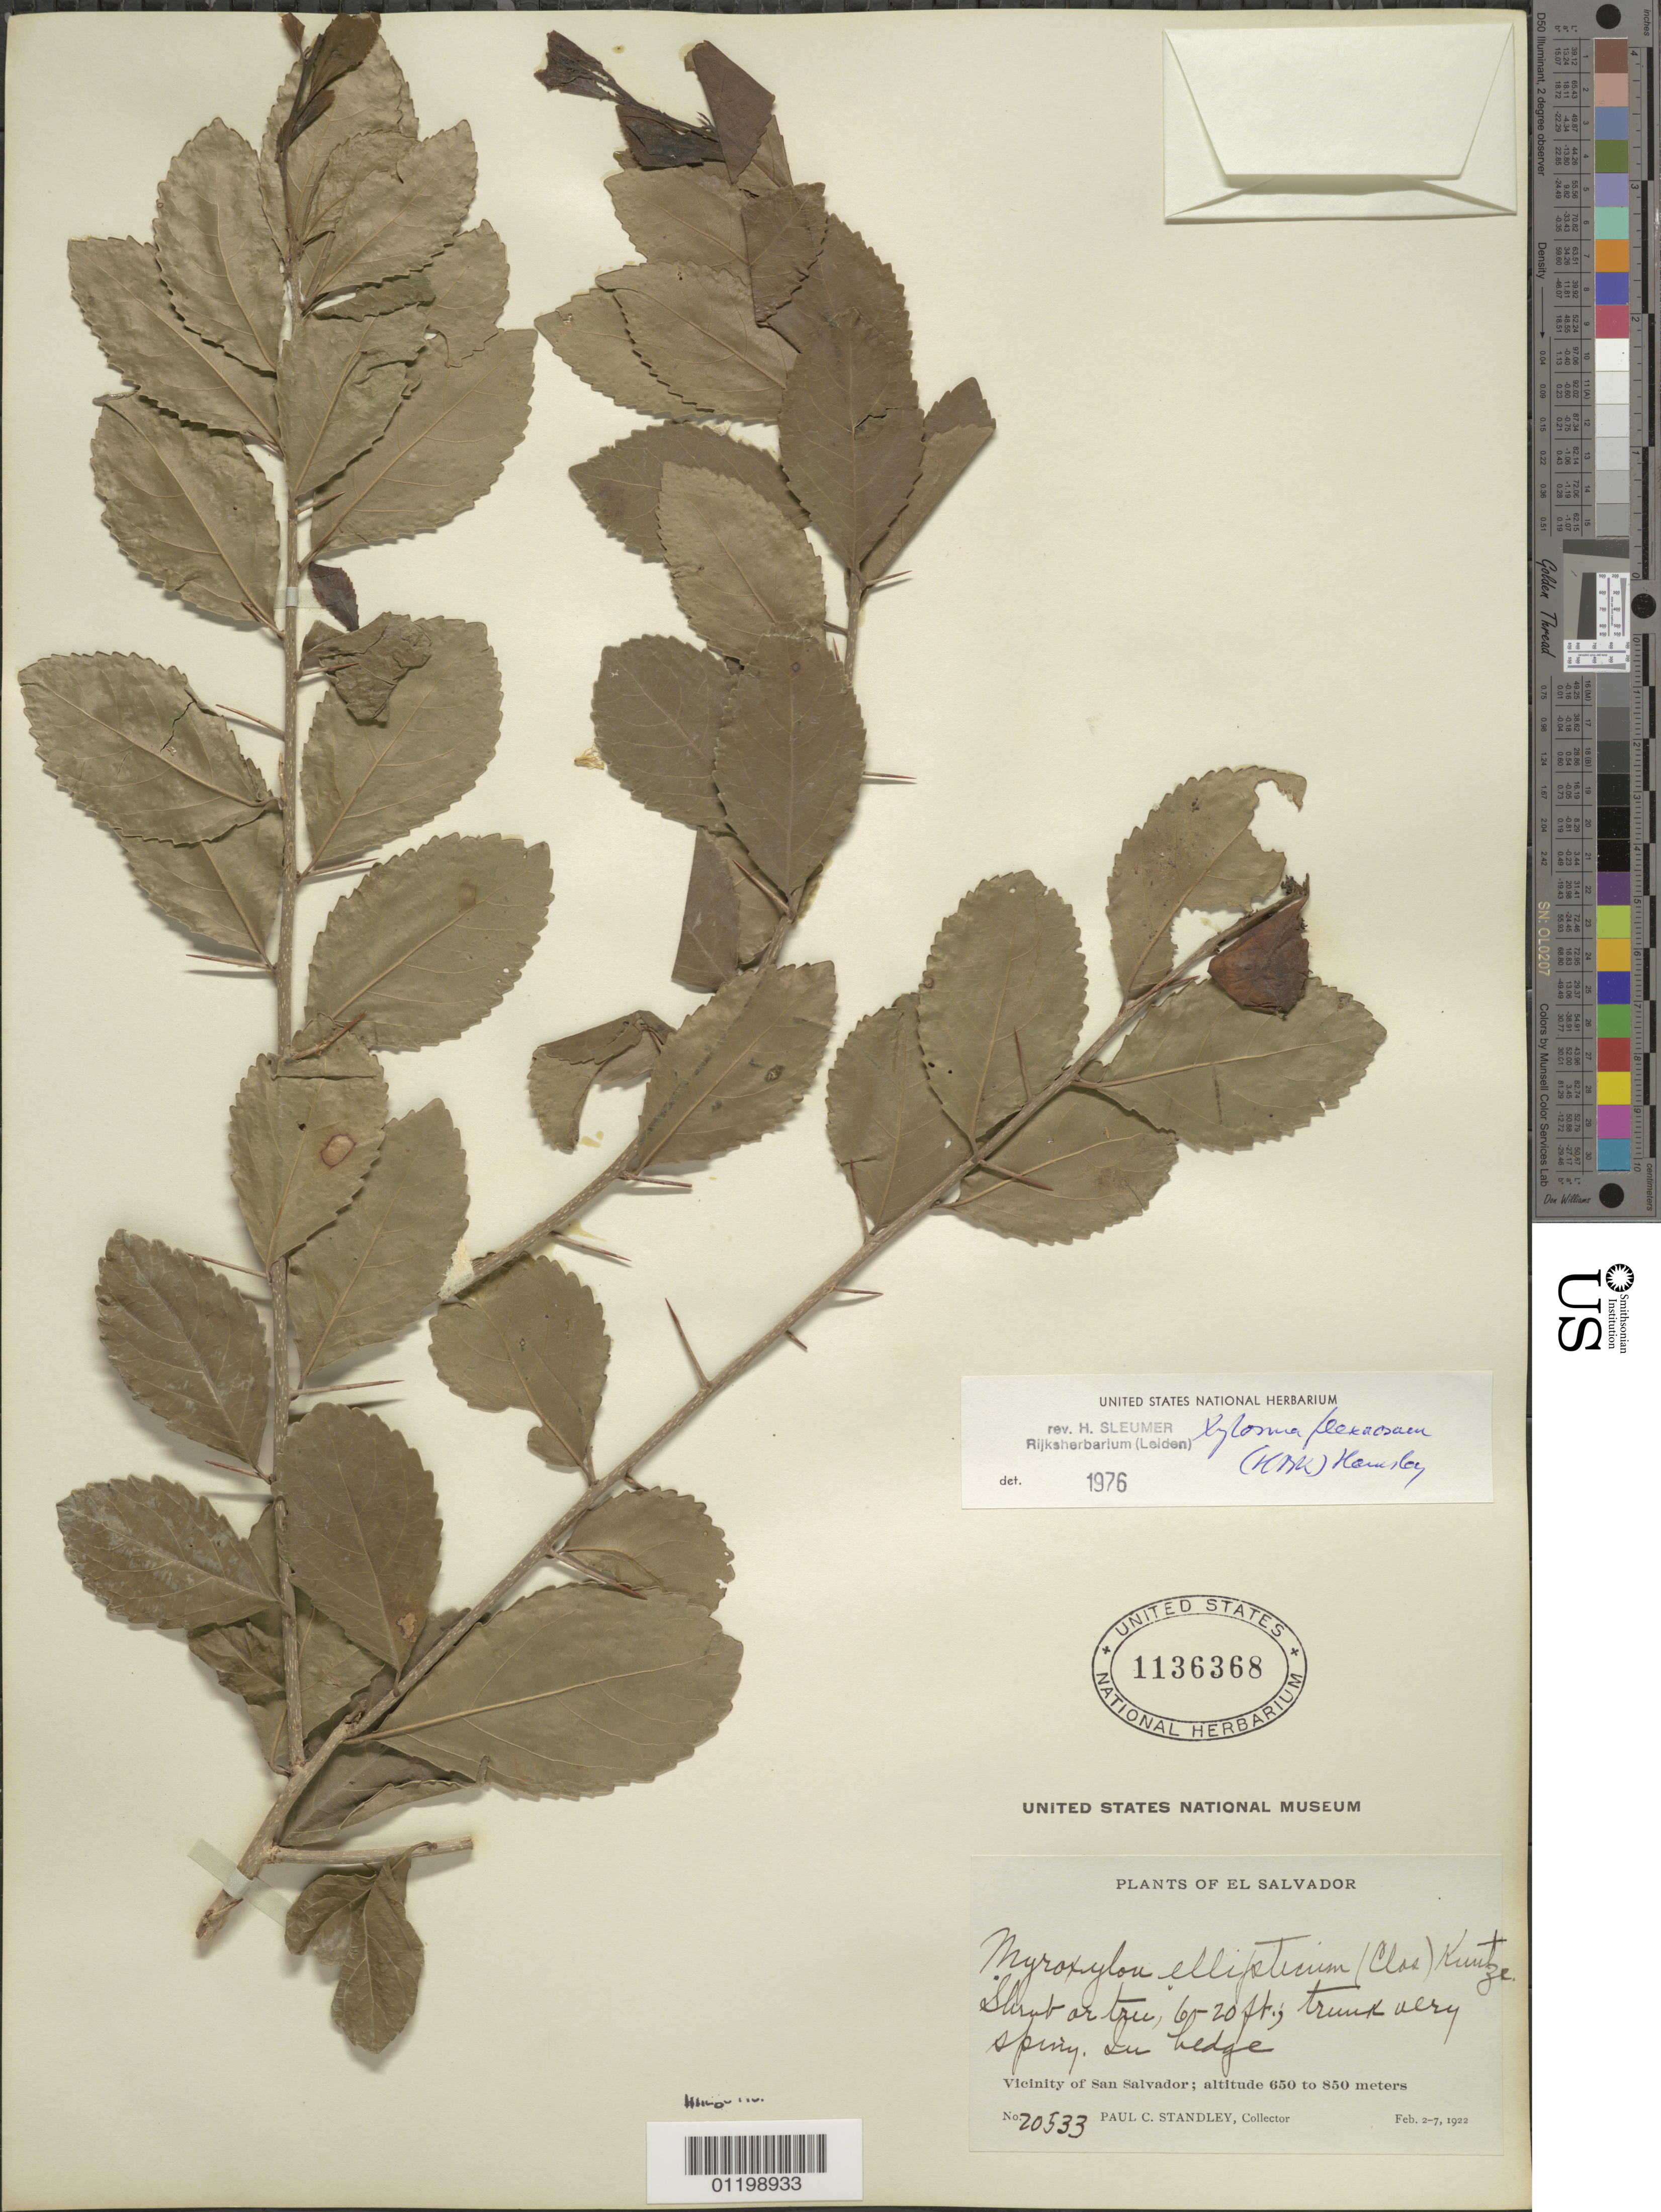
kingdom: Plantae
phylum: Tracheophyta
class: Magnoliopsida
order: Malpighiales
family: Salicaceae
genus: Xylosma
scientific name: Xylosma flexuosa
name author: (Kunth) Hemsl.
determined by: Sleumer, H. O.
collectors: P. C. Standley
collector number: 20533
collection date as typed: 02 Feb 1922 to 07 Feb 1922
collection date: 1922-02-02/1922-02-07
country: El Salvador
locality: Vicinity of San Salvador.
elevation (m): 650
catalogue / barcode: US 1136368